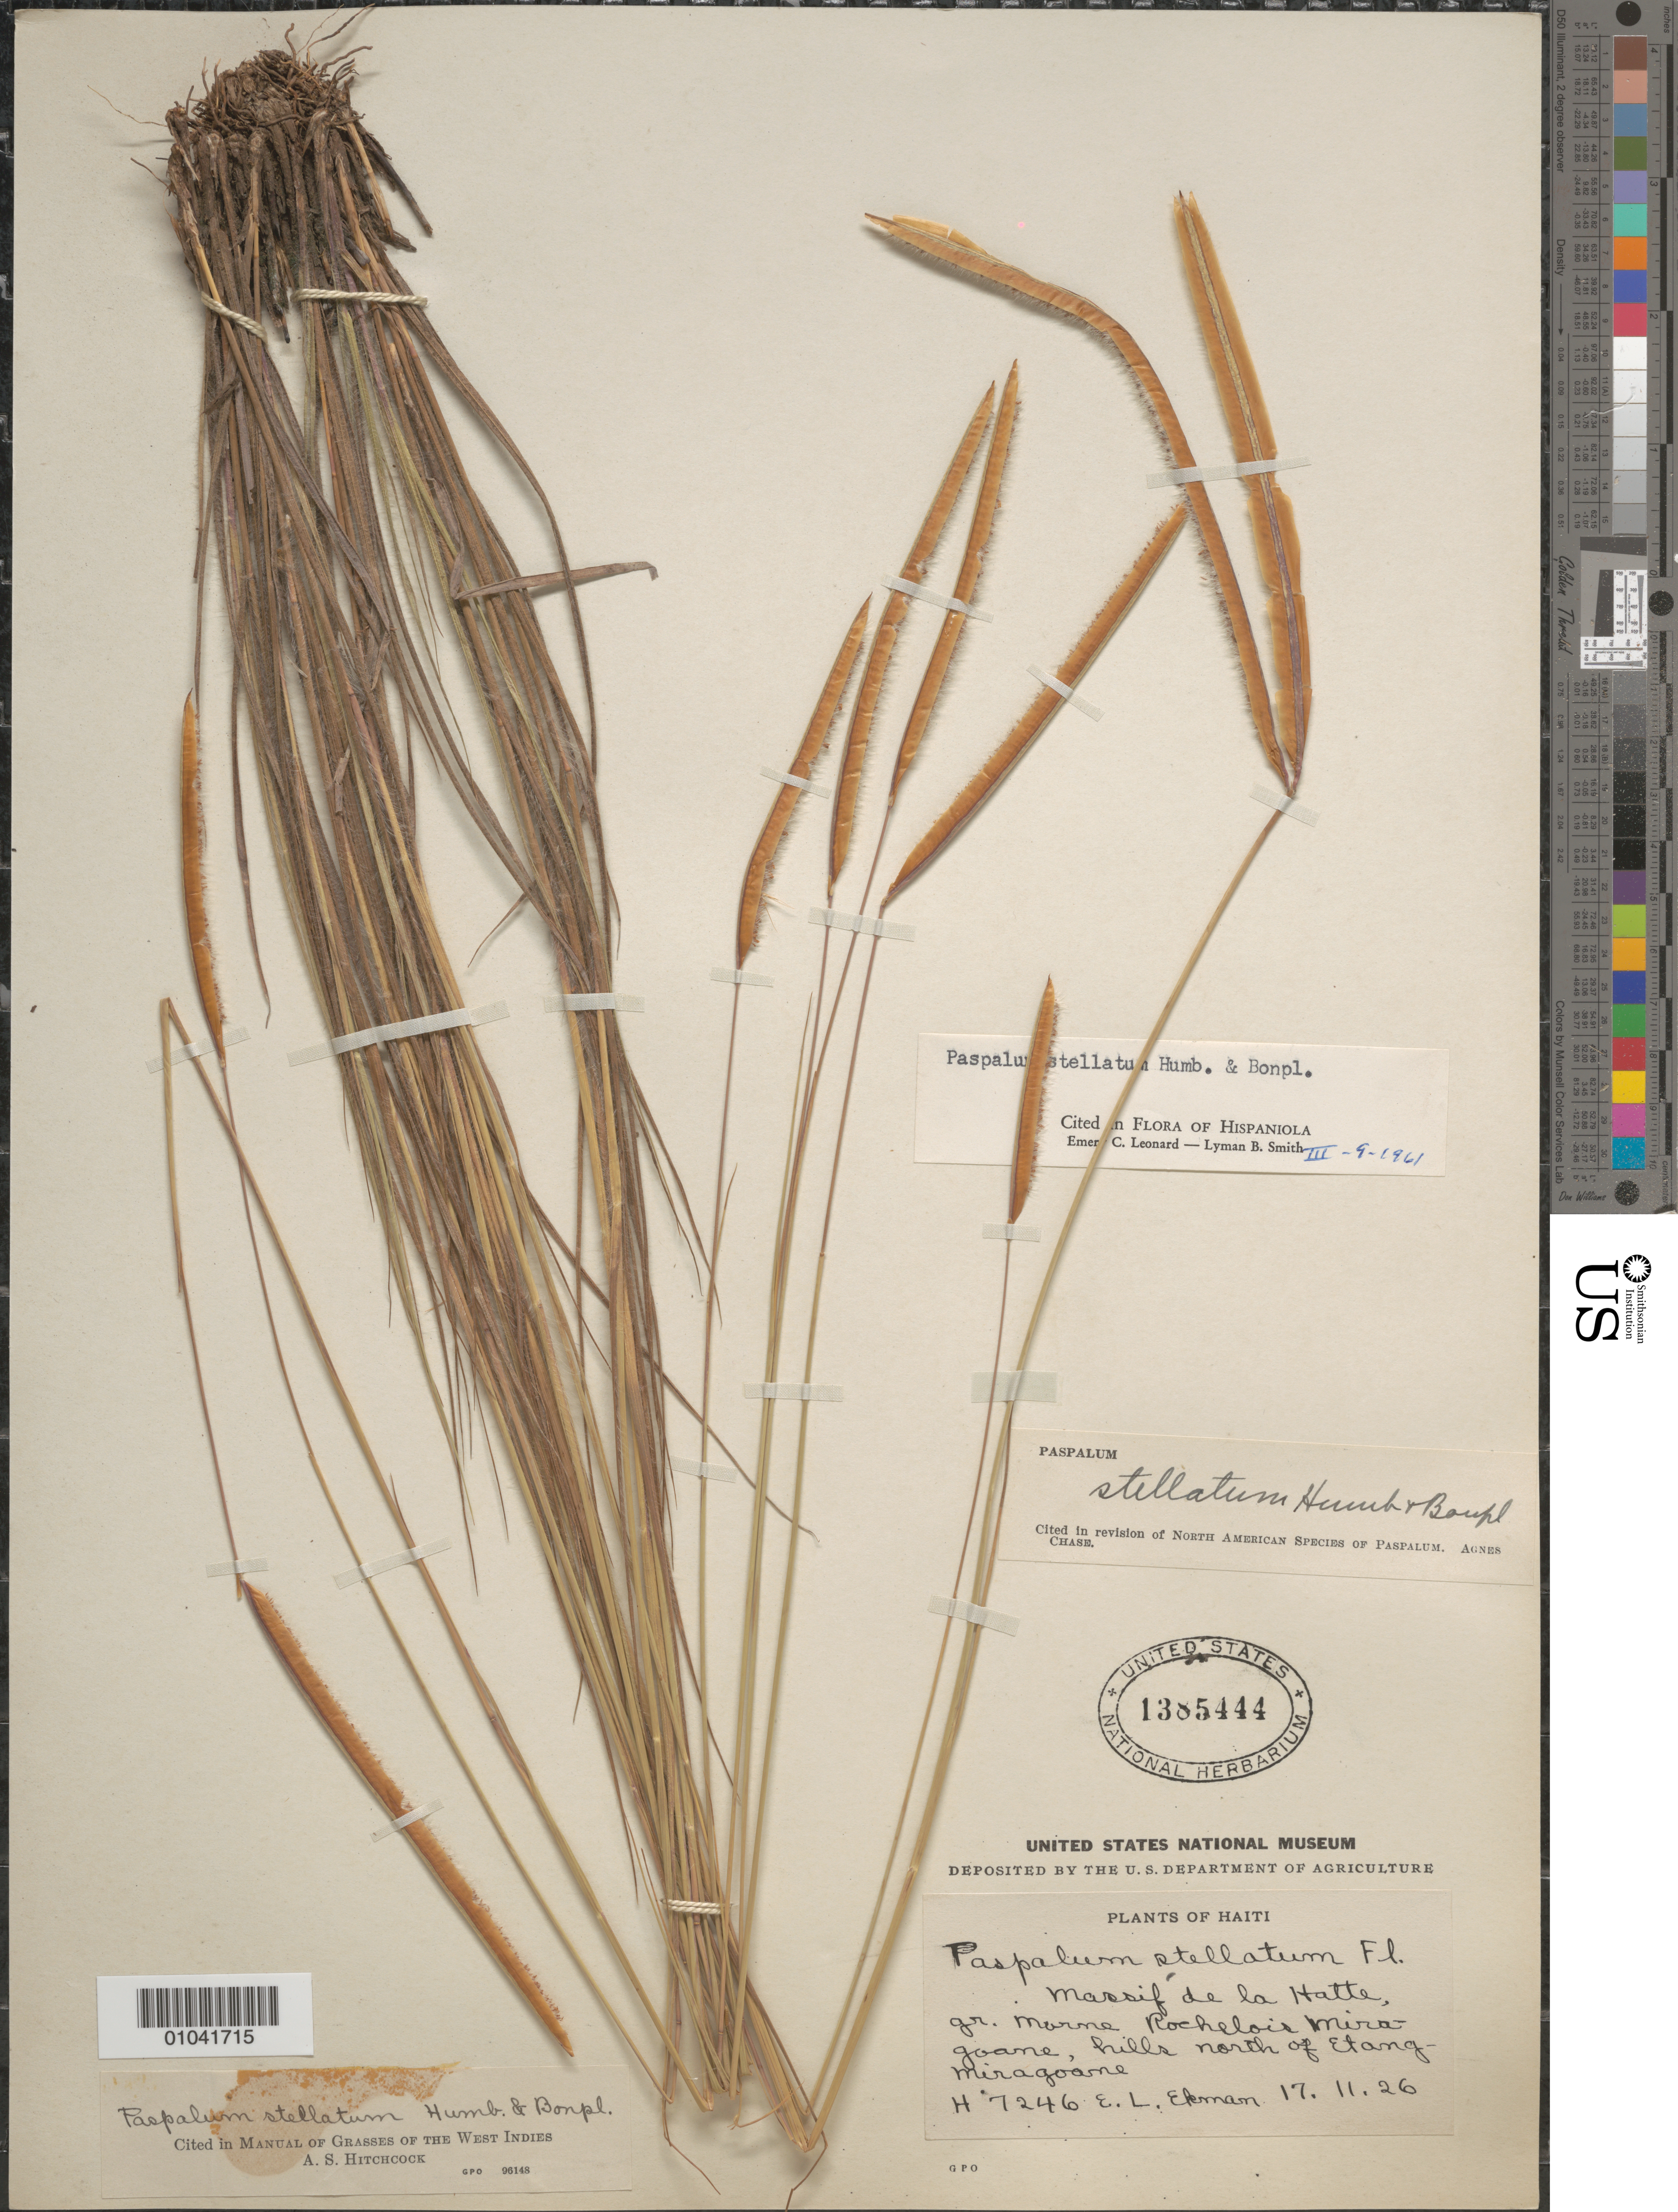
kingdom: Plantae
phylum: Tracheophyta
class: Liliopsida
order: Poales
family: Poaceae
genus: Paspalum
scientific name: Paspalum stellatum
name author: Humb. & Bonpl. ex Flüggé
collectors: E. L. Ekman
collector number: H 7246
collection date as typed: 17 Nov 1926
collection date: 1926-11-17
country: Haiti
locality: Massif de la Hatte, Grande Marne Rochelais Miragoane, hills N of Etang-Miragoane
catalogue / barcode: US 1385444